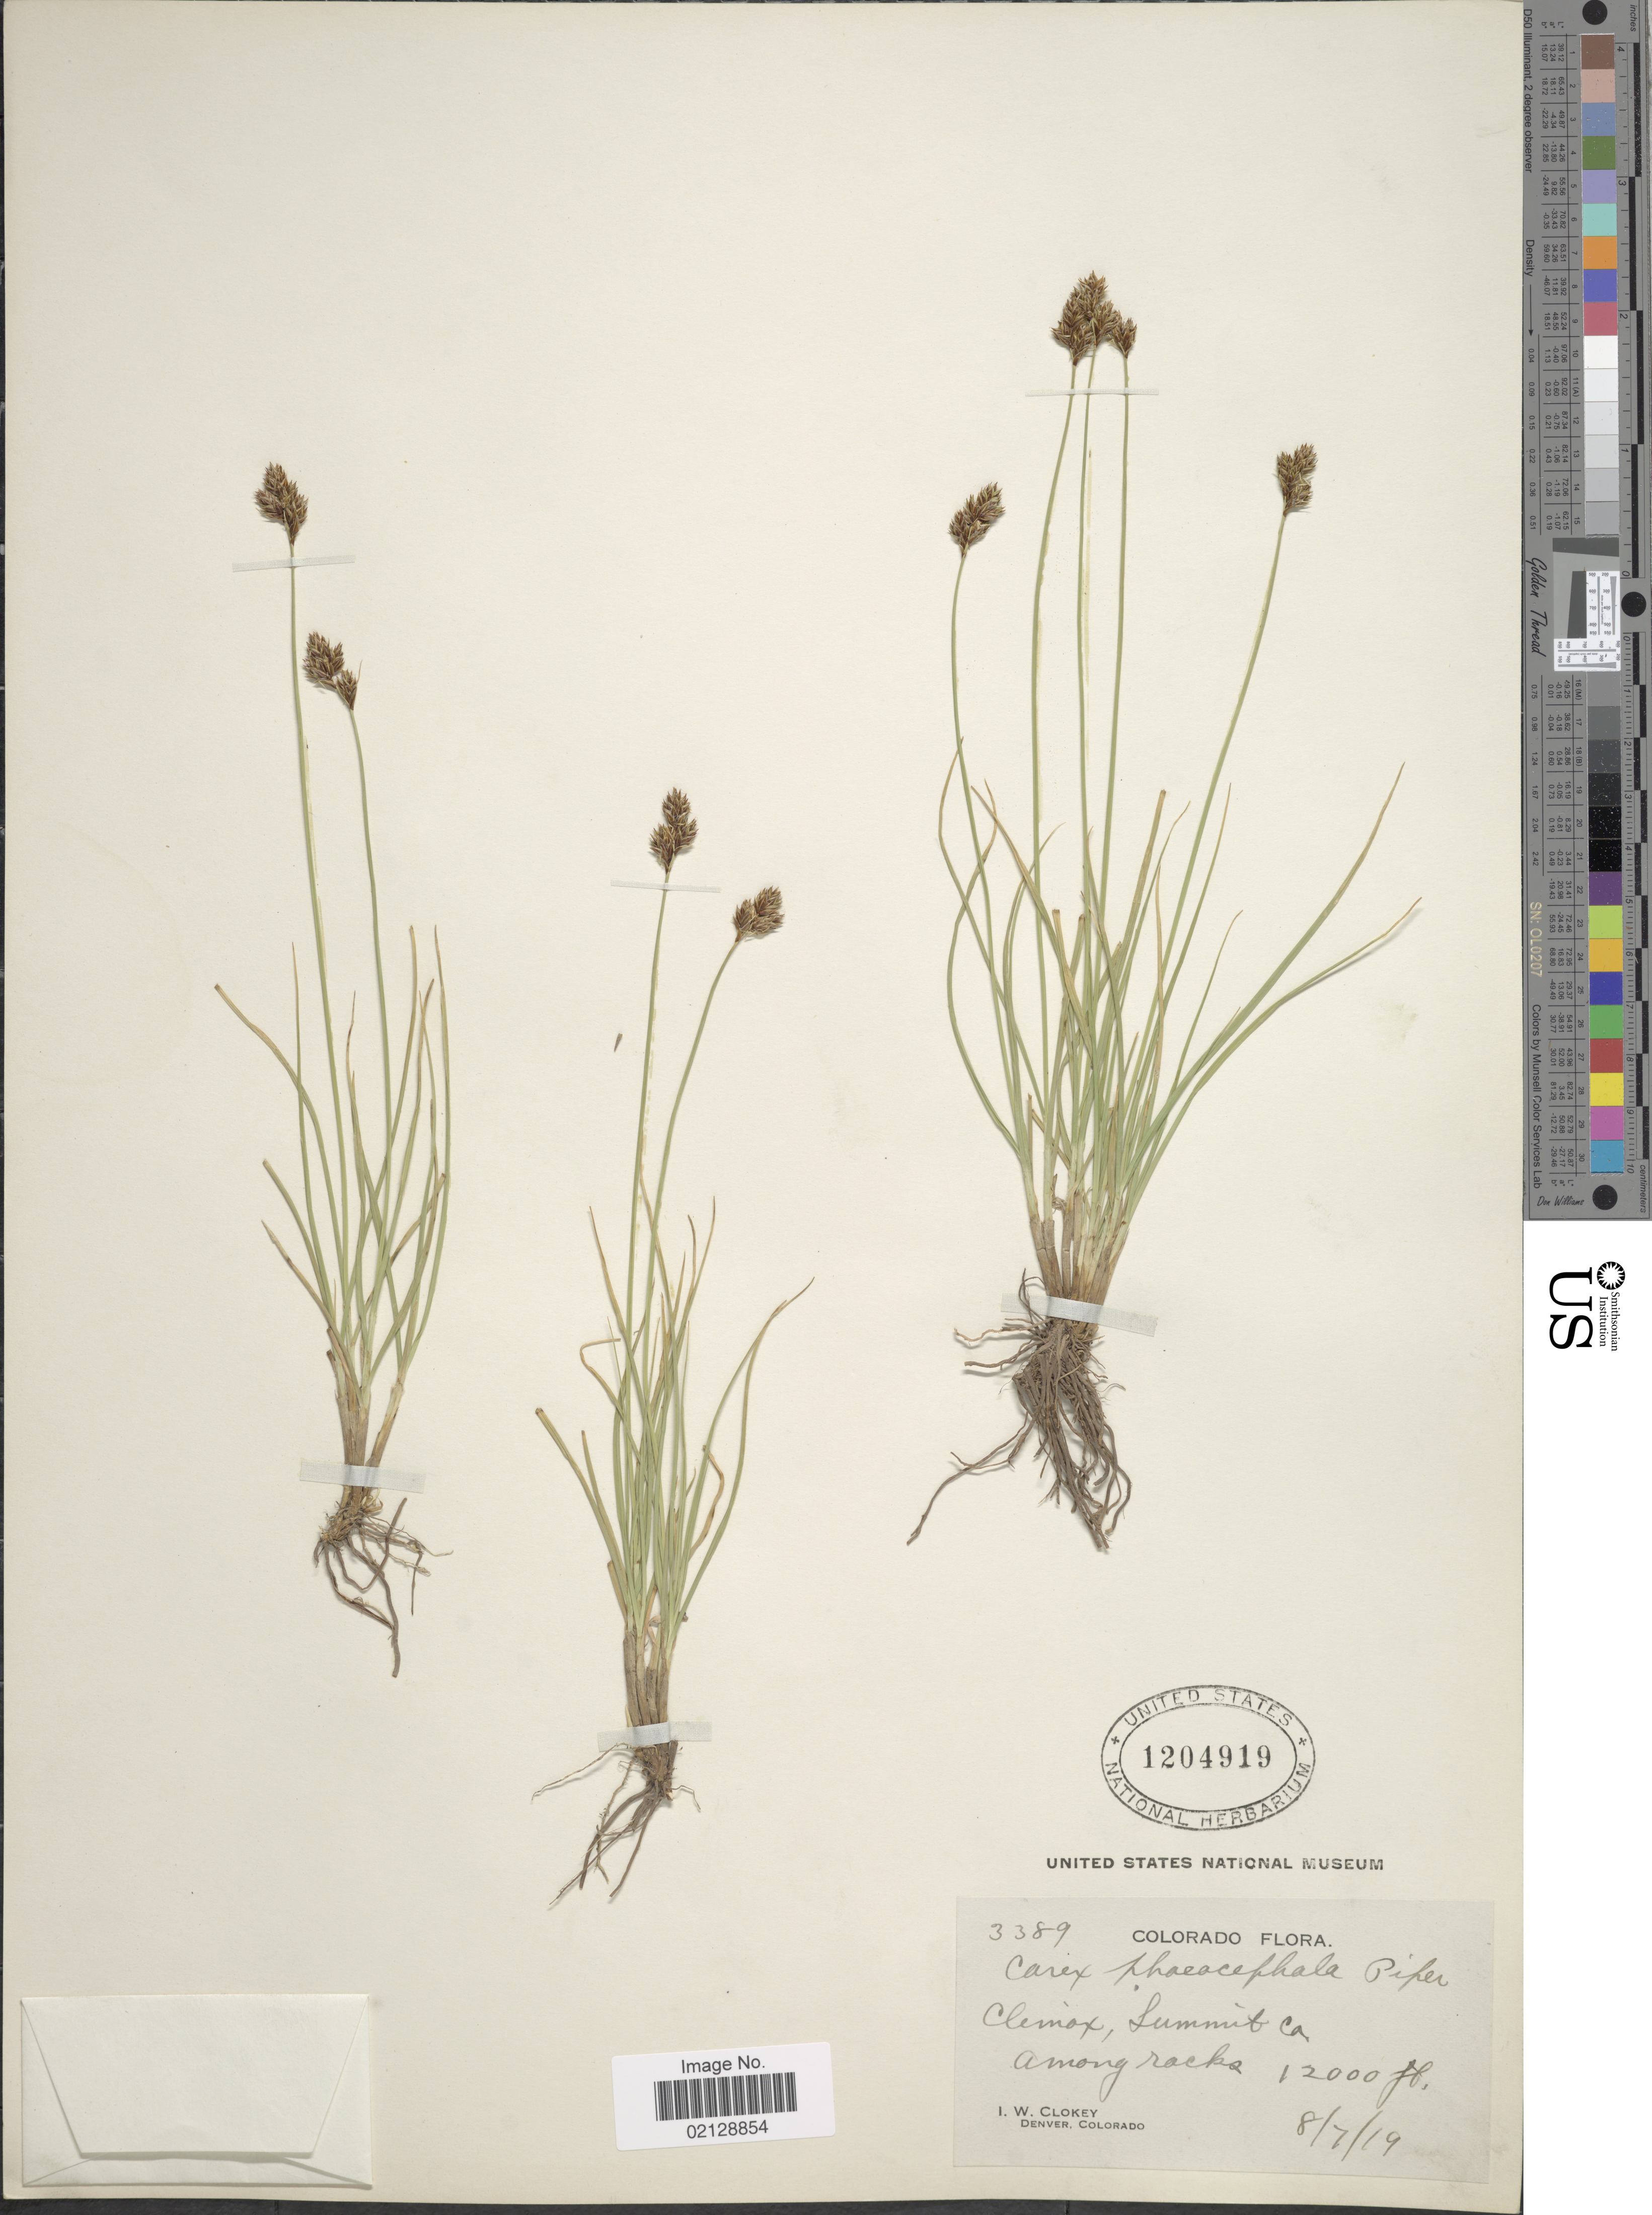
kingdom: Plantae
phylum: Tracheophyta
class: Liliopsida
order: Poales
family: Cyperaceae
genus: Carex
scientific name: Carex phaeocephala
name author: Piper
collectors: I. W. Clokey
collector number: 3389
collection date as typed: Transcribed d/m/y: 7/8/19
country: United States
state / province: Colorado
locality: Clemax, Summit Co., among rocks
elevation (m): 3658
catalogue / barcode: US 1204919